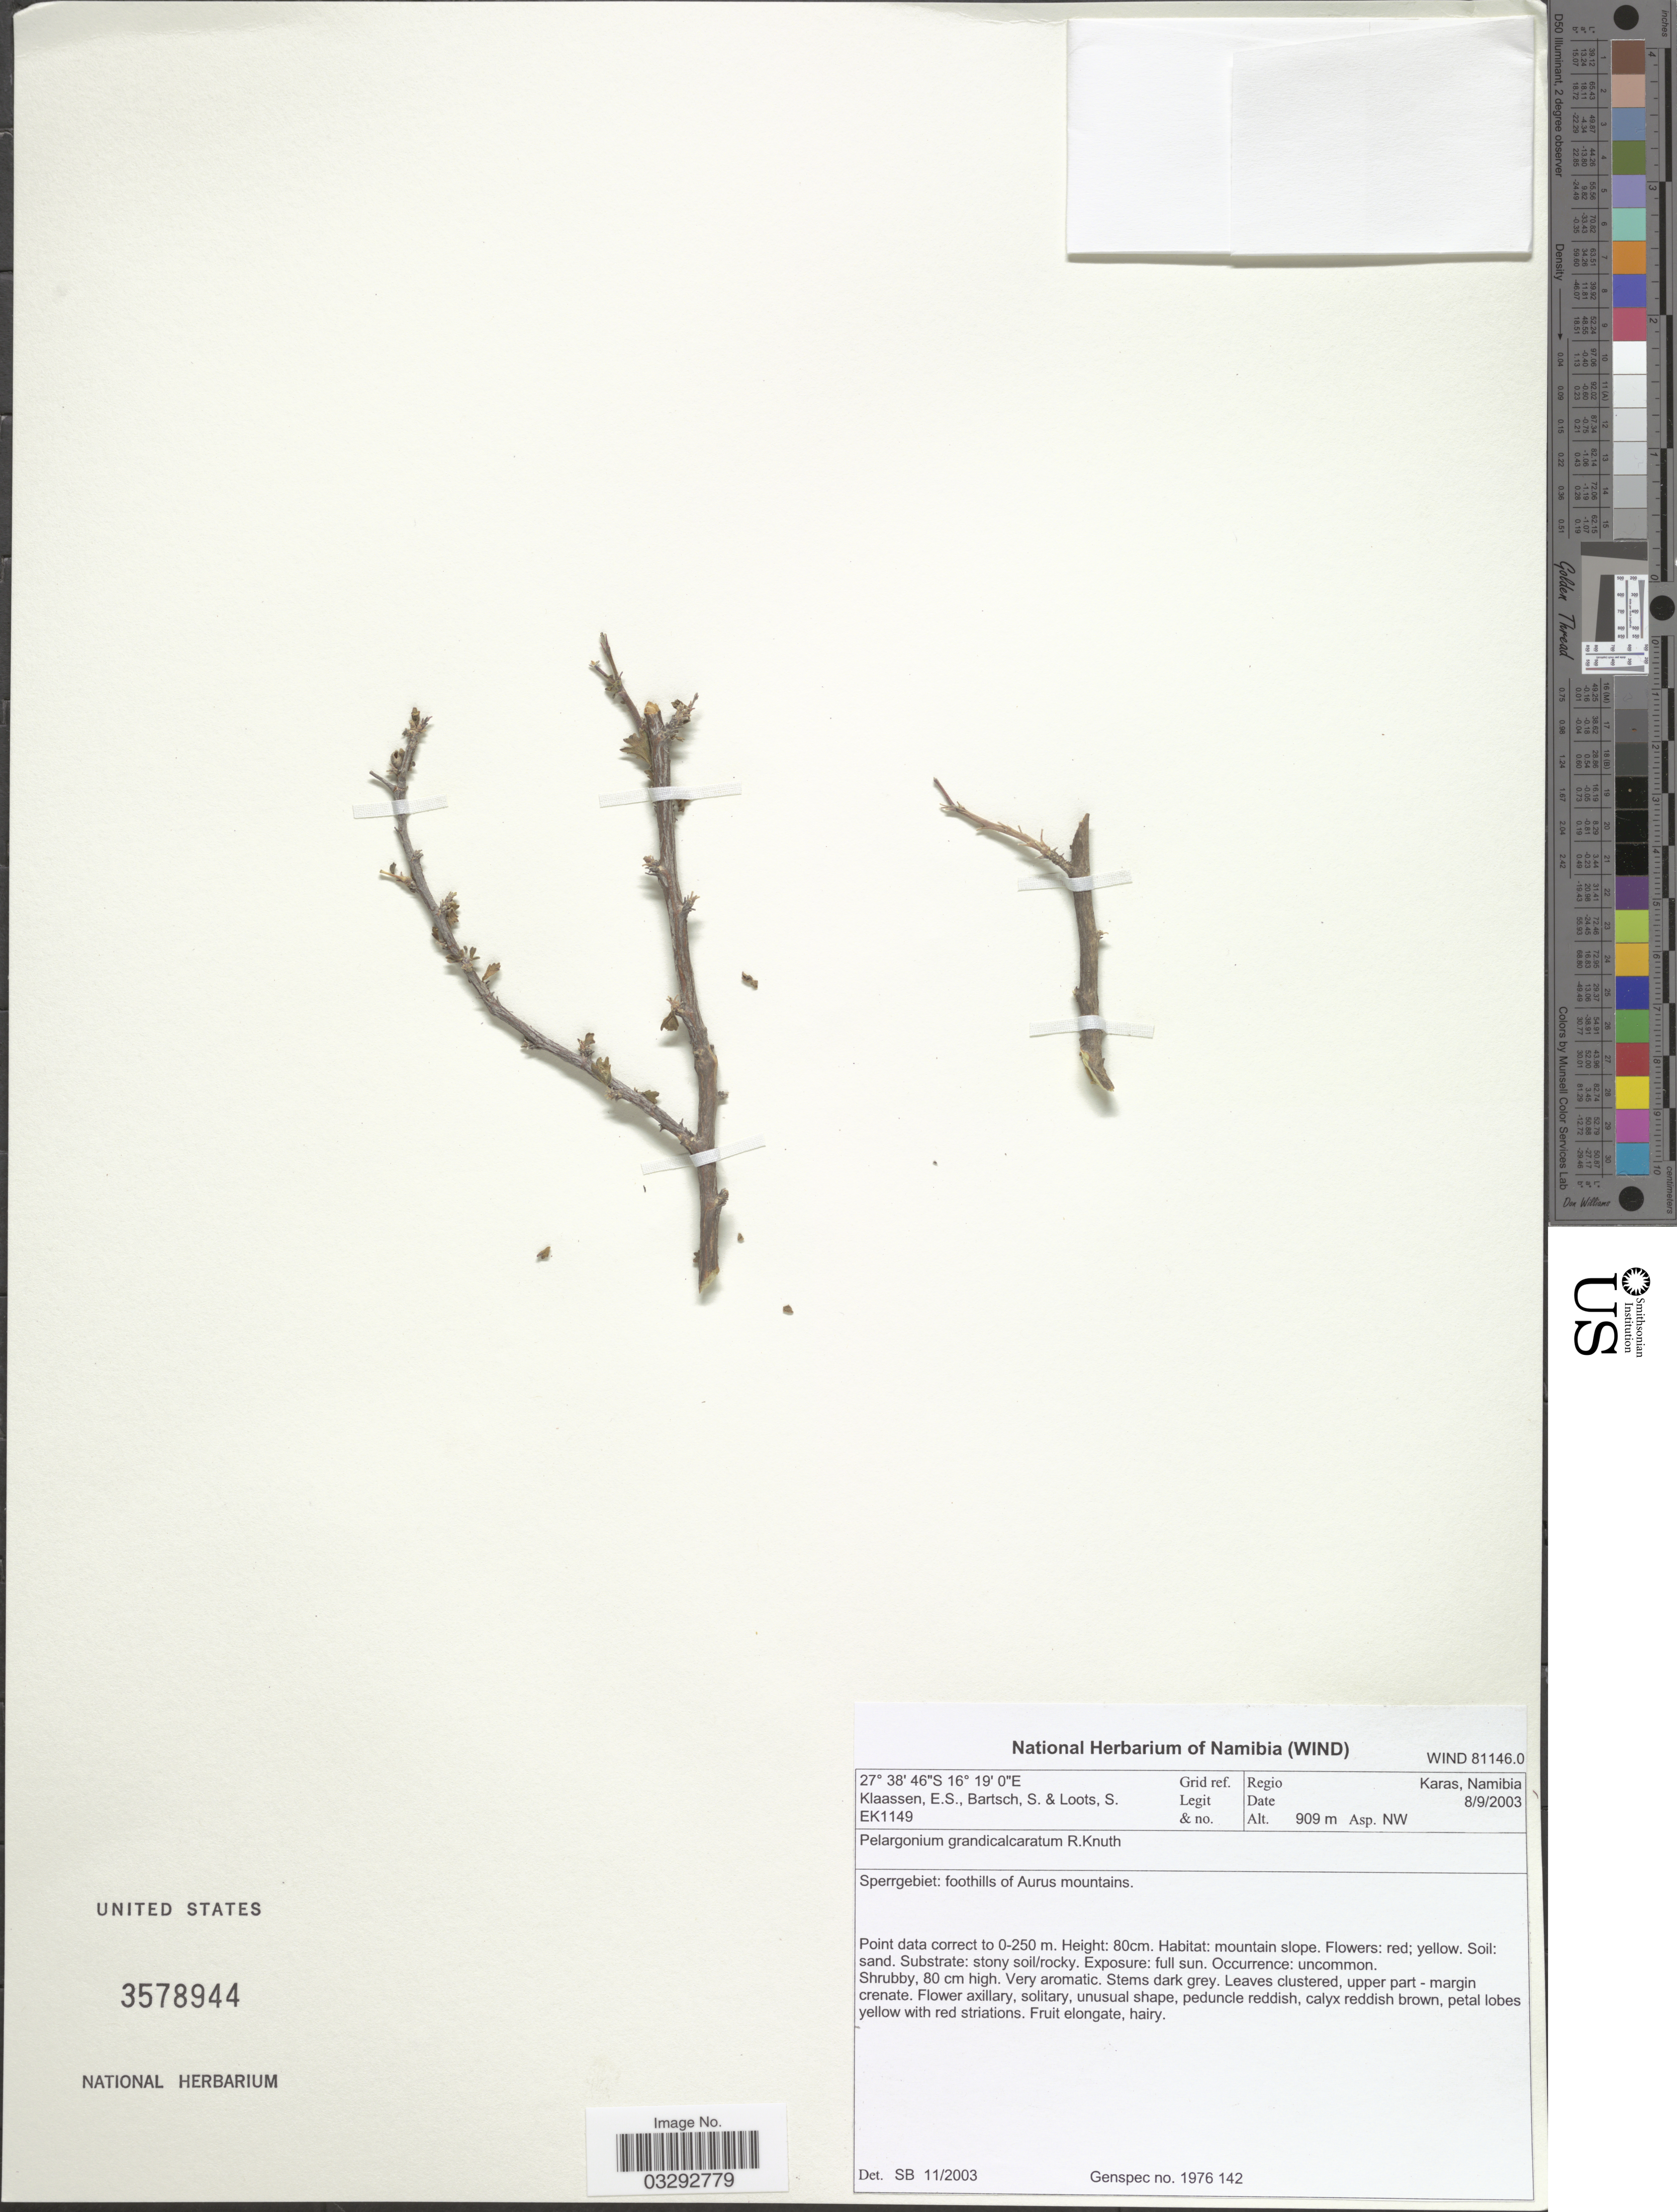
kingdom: Plantae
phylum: Tracheophyta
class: Magnoliopsida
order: Geraniales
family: Geraniaceae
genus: Pelargonium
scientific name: Pelargonium grandicalcaratum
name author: R. Knuth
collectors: E. S. Klaassen, S. Bartsch & S. Loots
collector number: EK1149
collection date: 2003-09-08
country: Namibia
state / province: Karas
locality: Regio Karas. Sperrgebiet: foothills of Aurus mountains.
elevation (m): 909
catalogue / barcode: US 3578944